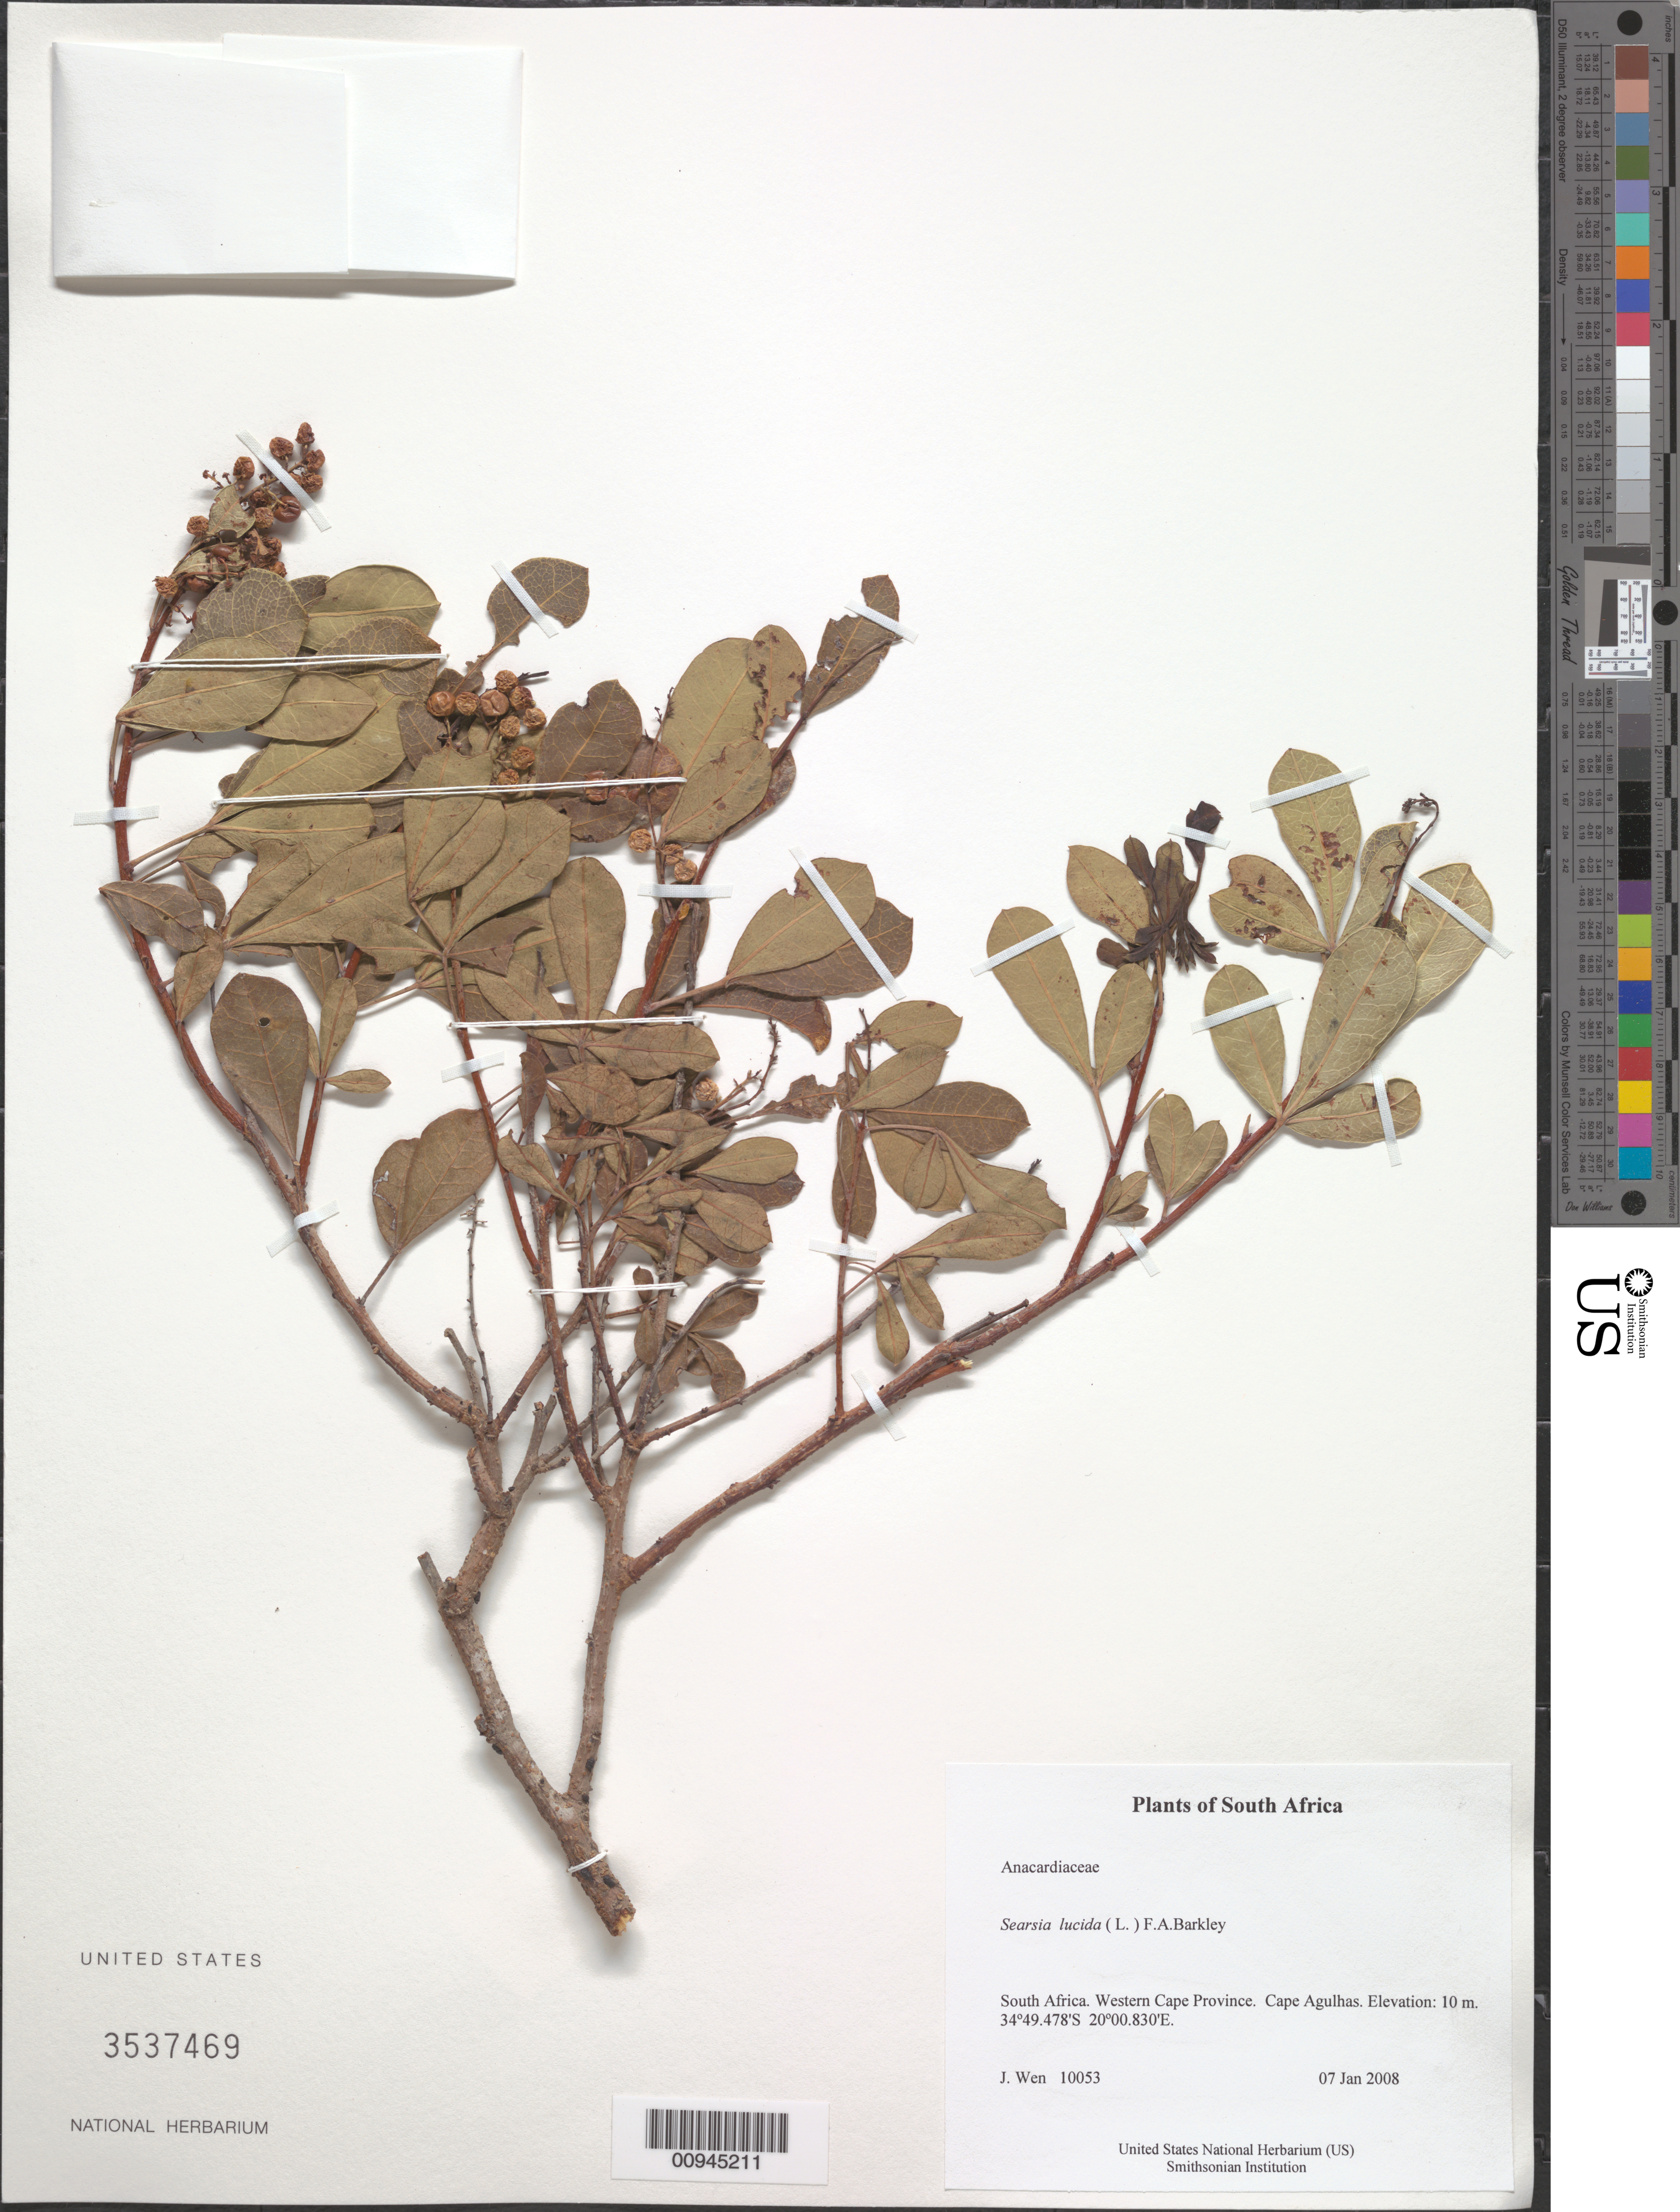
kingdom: Plantae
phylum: Tracheophyta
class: Magnoliopsida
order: Sapindales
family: Anacardiaceae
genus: Searsia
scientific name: Searsia lucida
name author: (L.) F.A. Barkley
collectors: J. Wen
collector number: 10053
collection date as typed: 07 Jan 2008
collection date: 2008-01-07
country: South Africa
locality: Western Cape Province. Cape Agulhas.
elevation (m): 10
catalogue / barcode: US 3537469